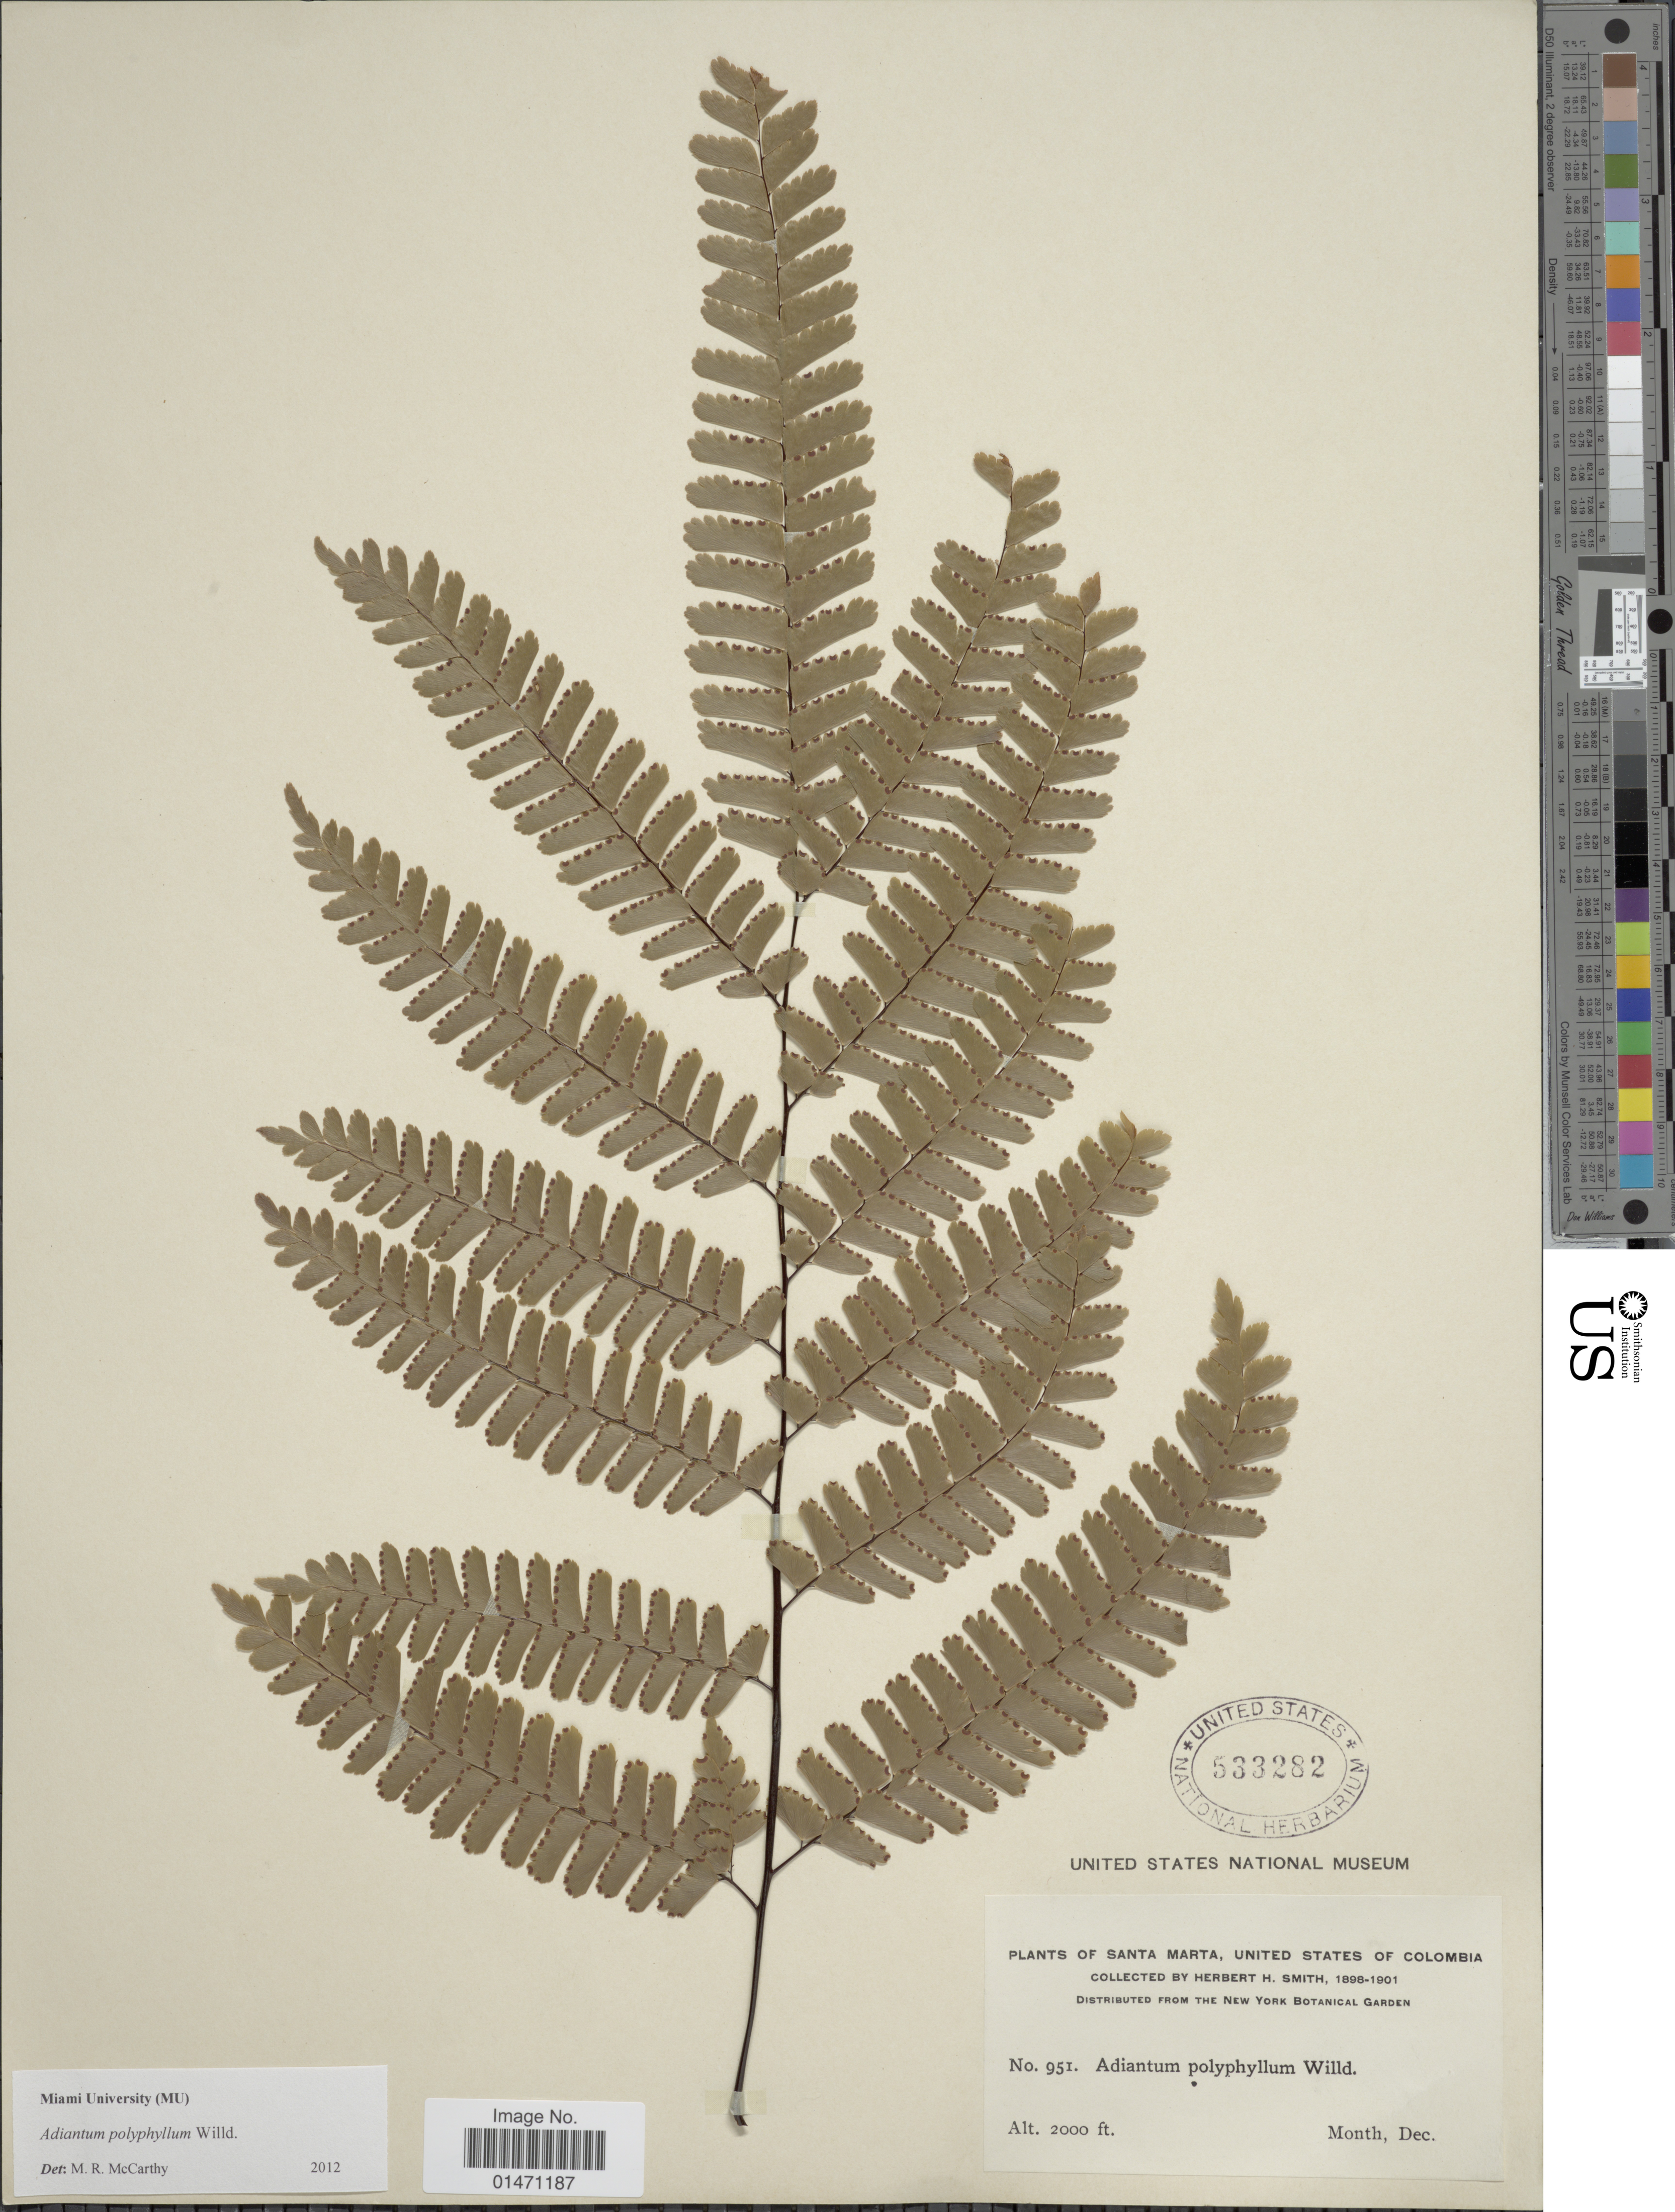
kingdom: Plantae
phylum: Tracheophyta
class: Polypodiopsida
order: Polypodiales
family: Pteridaceae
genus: Adiantum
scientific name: Adiantum polyphyllum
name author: Willd.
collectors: Herbert H. Smith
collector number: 951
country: Colombia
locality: Santa Marta, United States of Colombia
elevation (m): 610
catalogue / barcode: US 533282